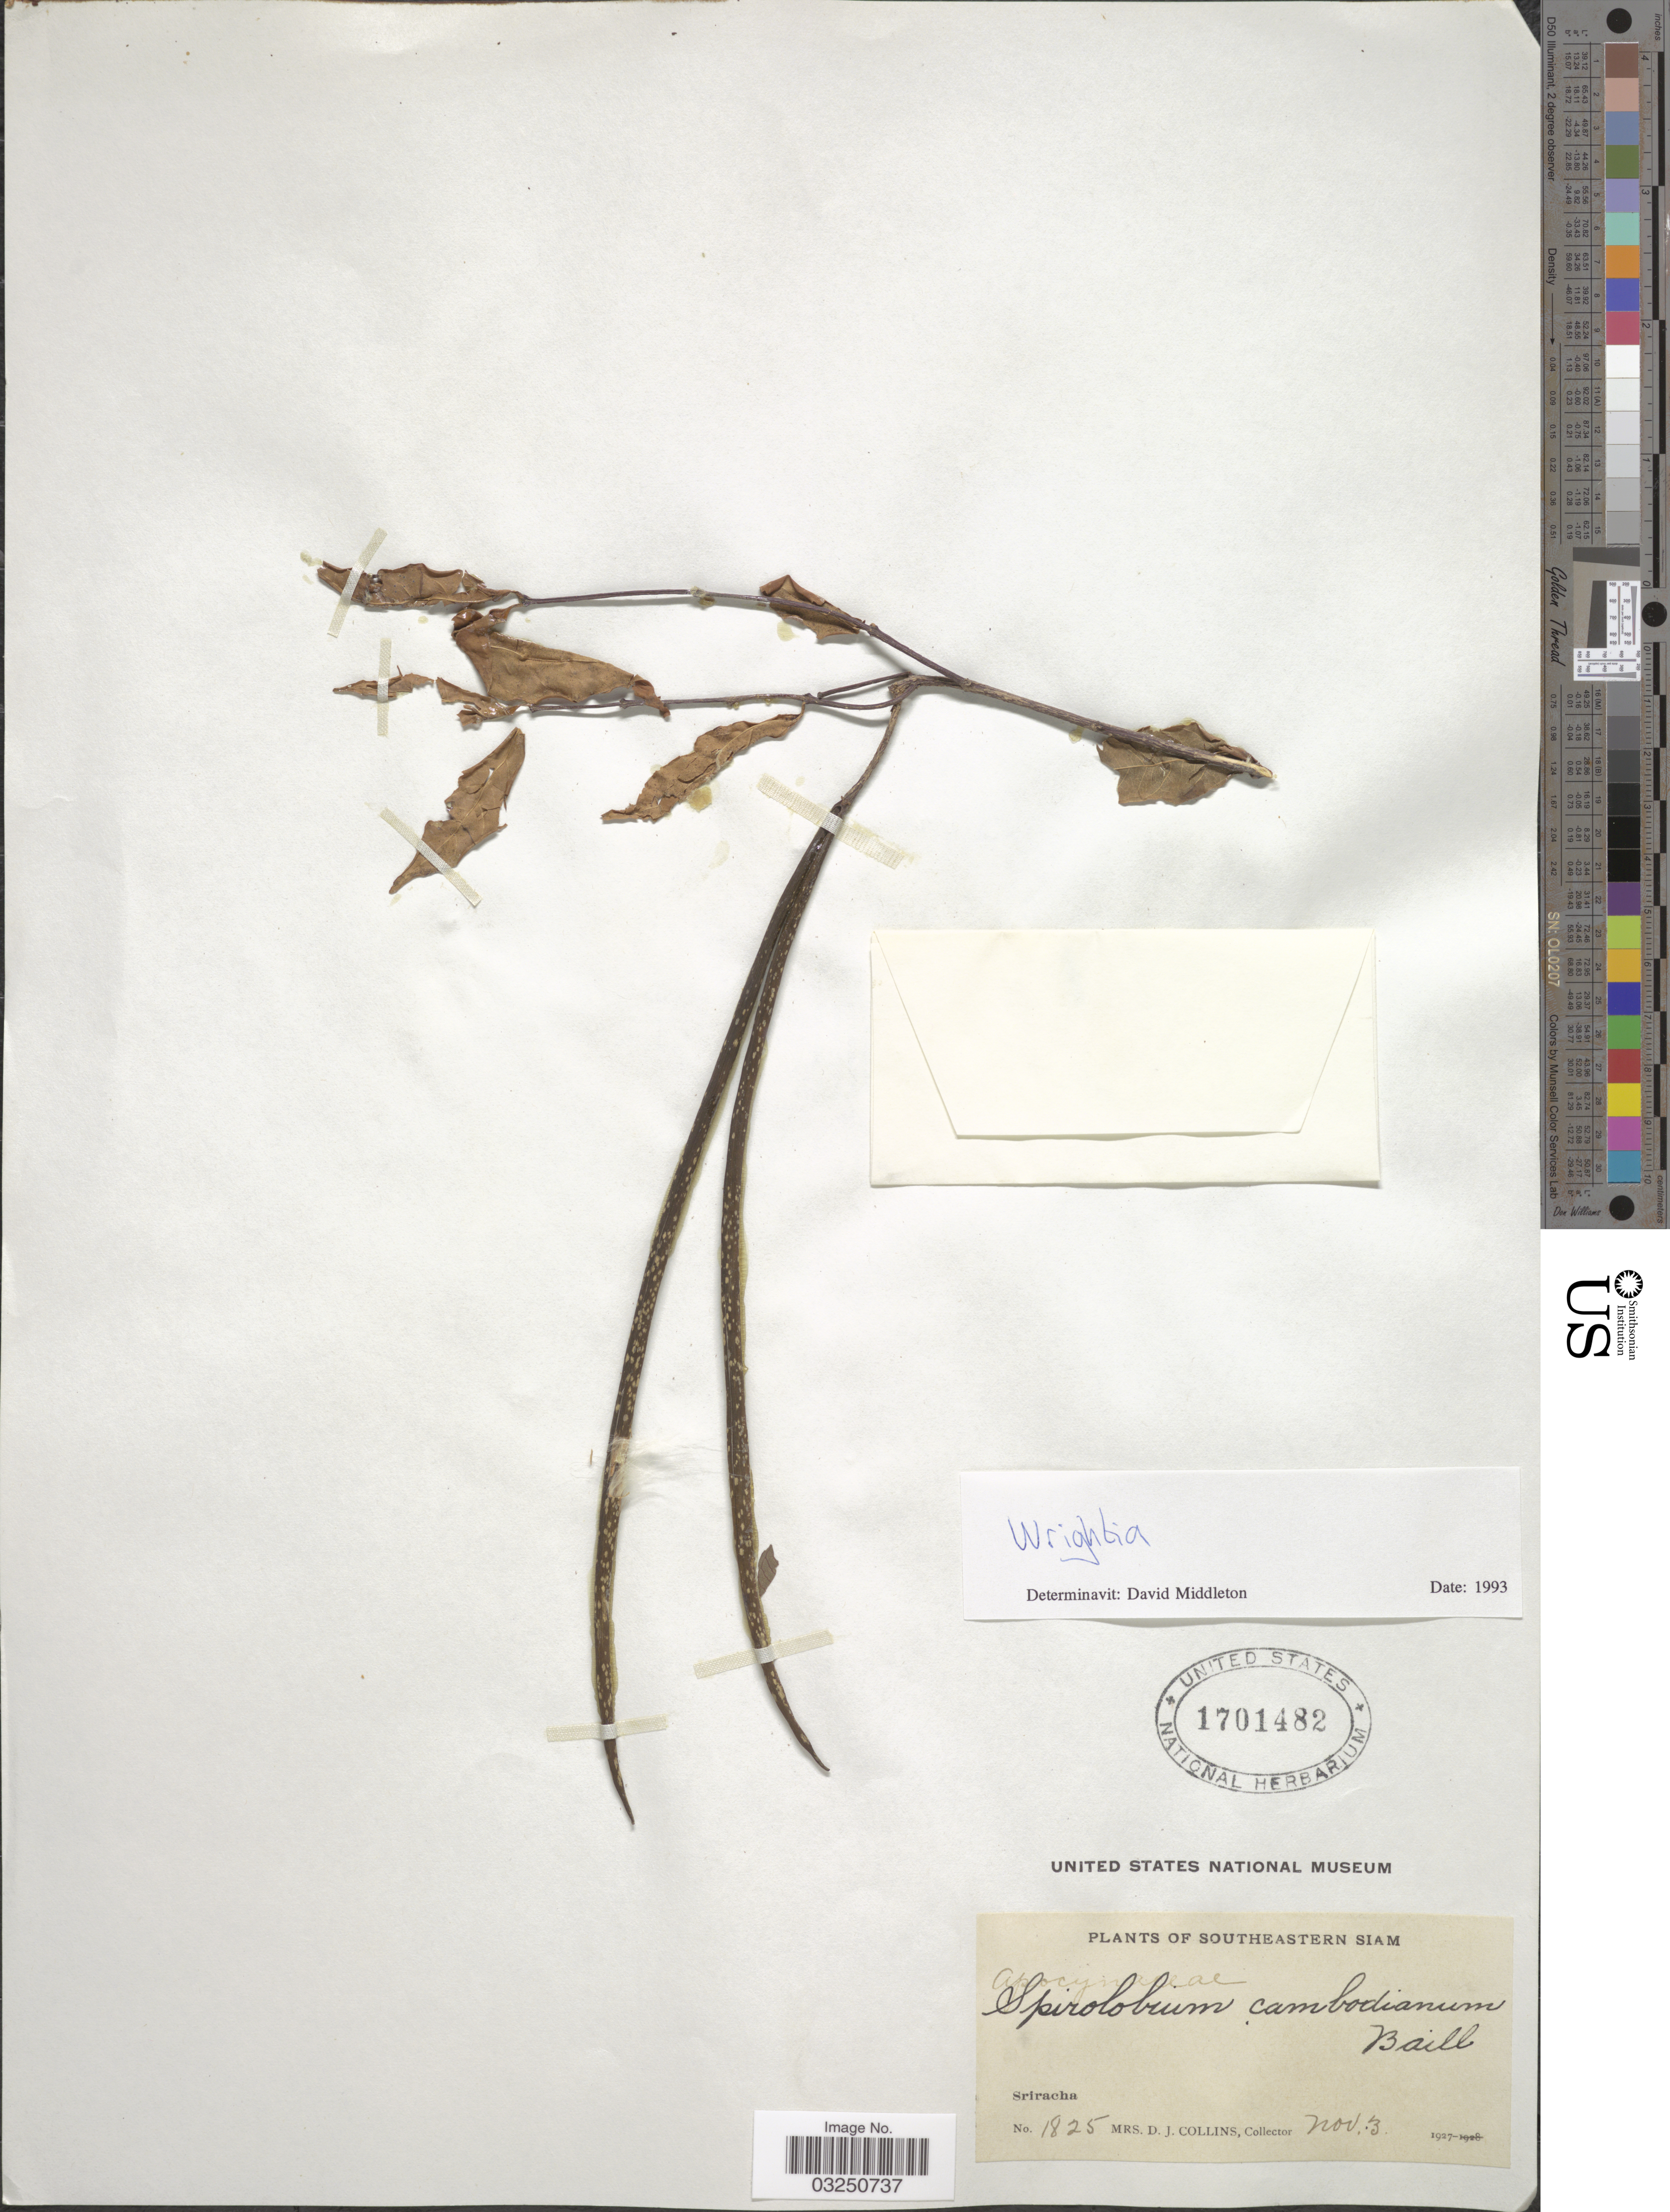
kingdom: Plantae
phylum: Tracheophyta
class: Magnoliopsida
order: Gentianales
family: Apocynaceae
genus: Wrightia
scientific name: Wrightia sp.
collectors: Mrs. D. J. Collins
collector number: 1825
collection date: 1927-11-03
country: Thailand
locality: Southeastern Siam. Sriracha.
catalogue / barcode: US 1701482